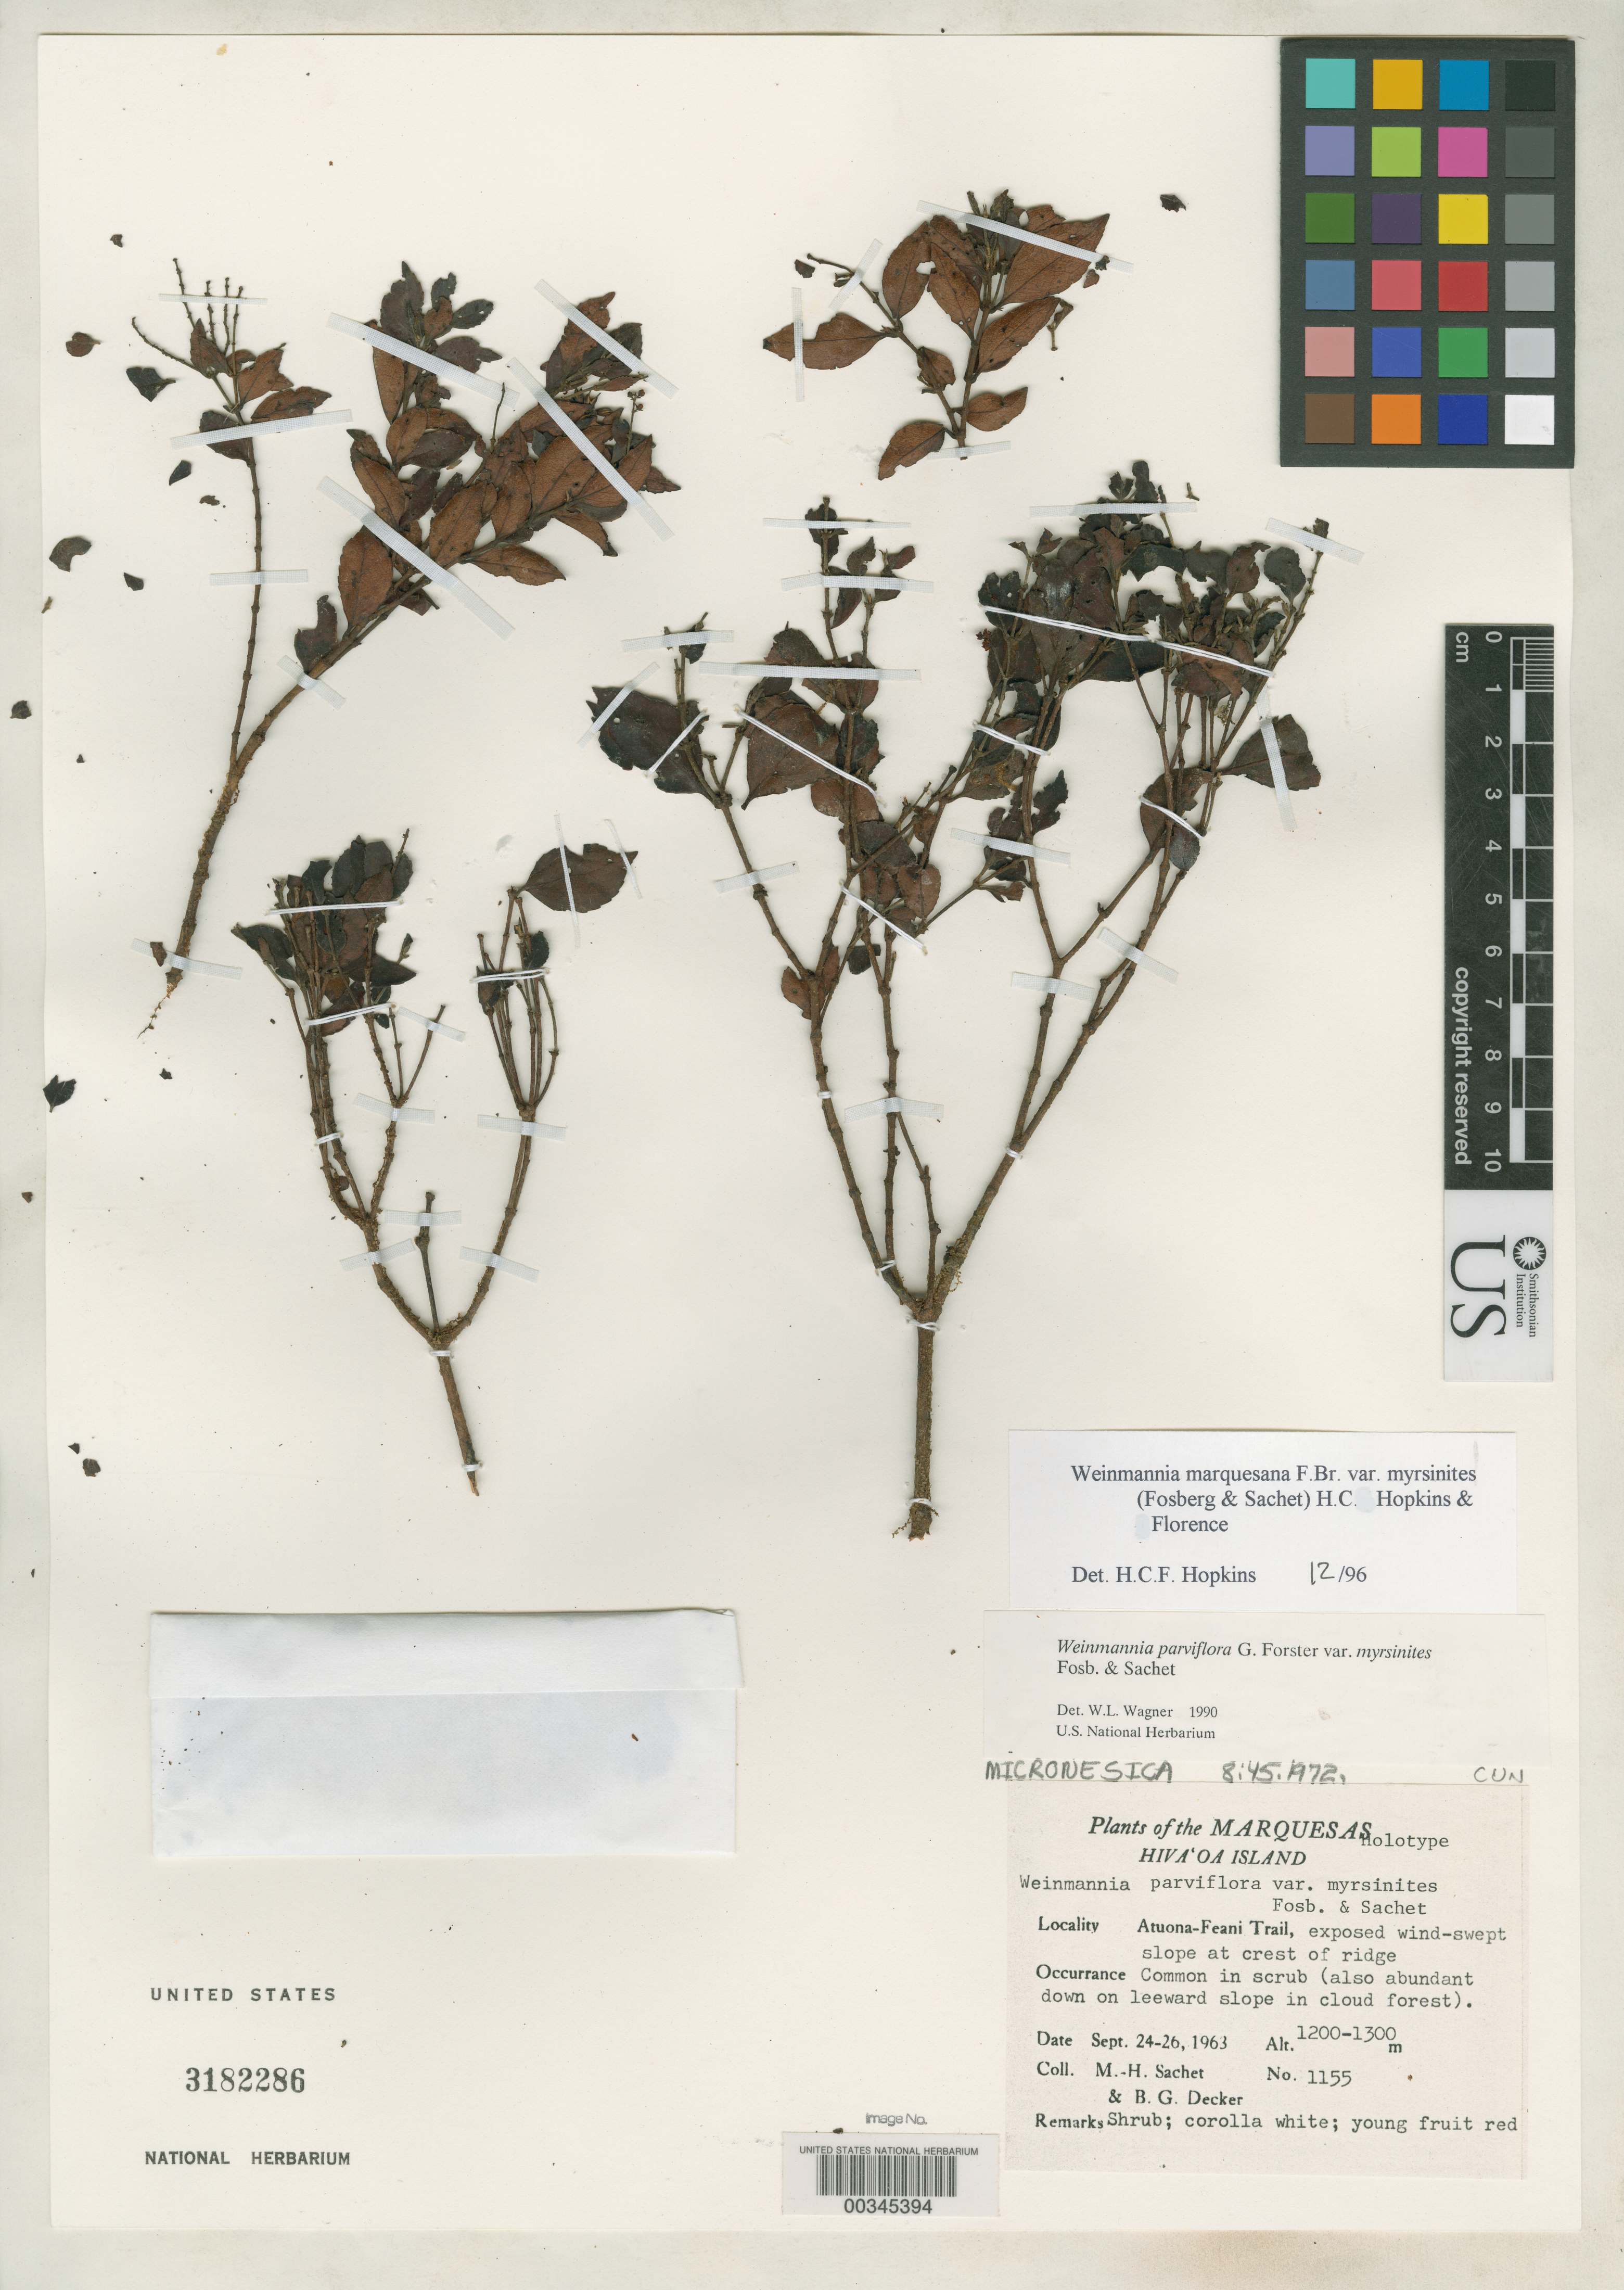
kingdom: Plantae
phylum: Tracheophyta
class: Magnoliopsida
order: Oxalidales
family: Cunoniaceae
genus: Weinmannia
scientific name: Weinmannia parviflora var. myrsinites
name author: Fosberg & Sachet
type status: Holotype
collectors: M.-H. Sachet & B. Decker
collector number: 1155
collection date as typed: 24 Sep 1963 to 26 Sep 1963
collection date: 1963-09-24/1963-09-26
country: French Polynesia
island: Hiva Oa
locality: Atuona-Feani Trail, exposed wind-swept slope at crest of ridge.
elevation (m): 1200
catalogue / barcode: US 3182286